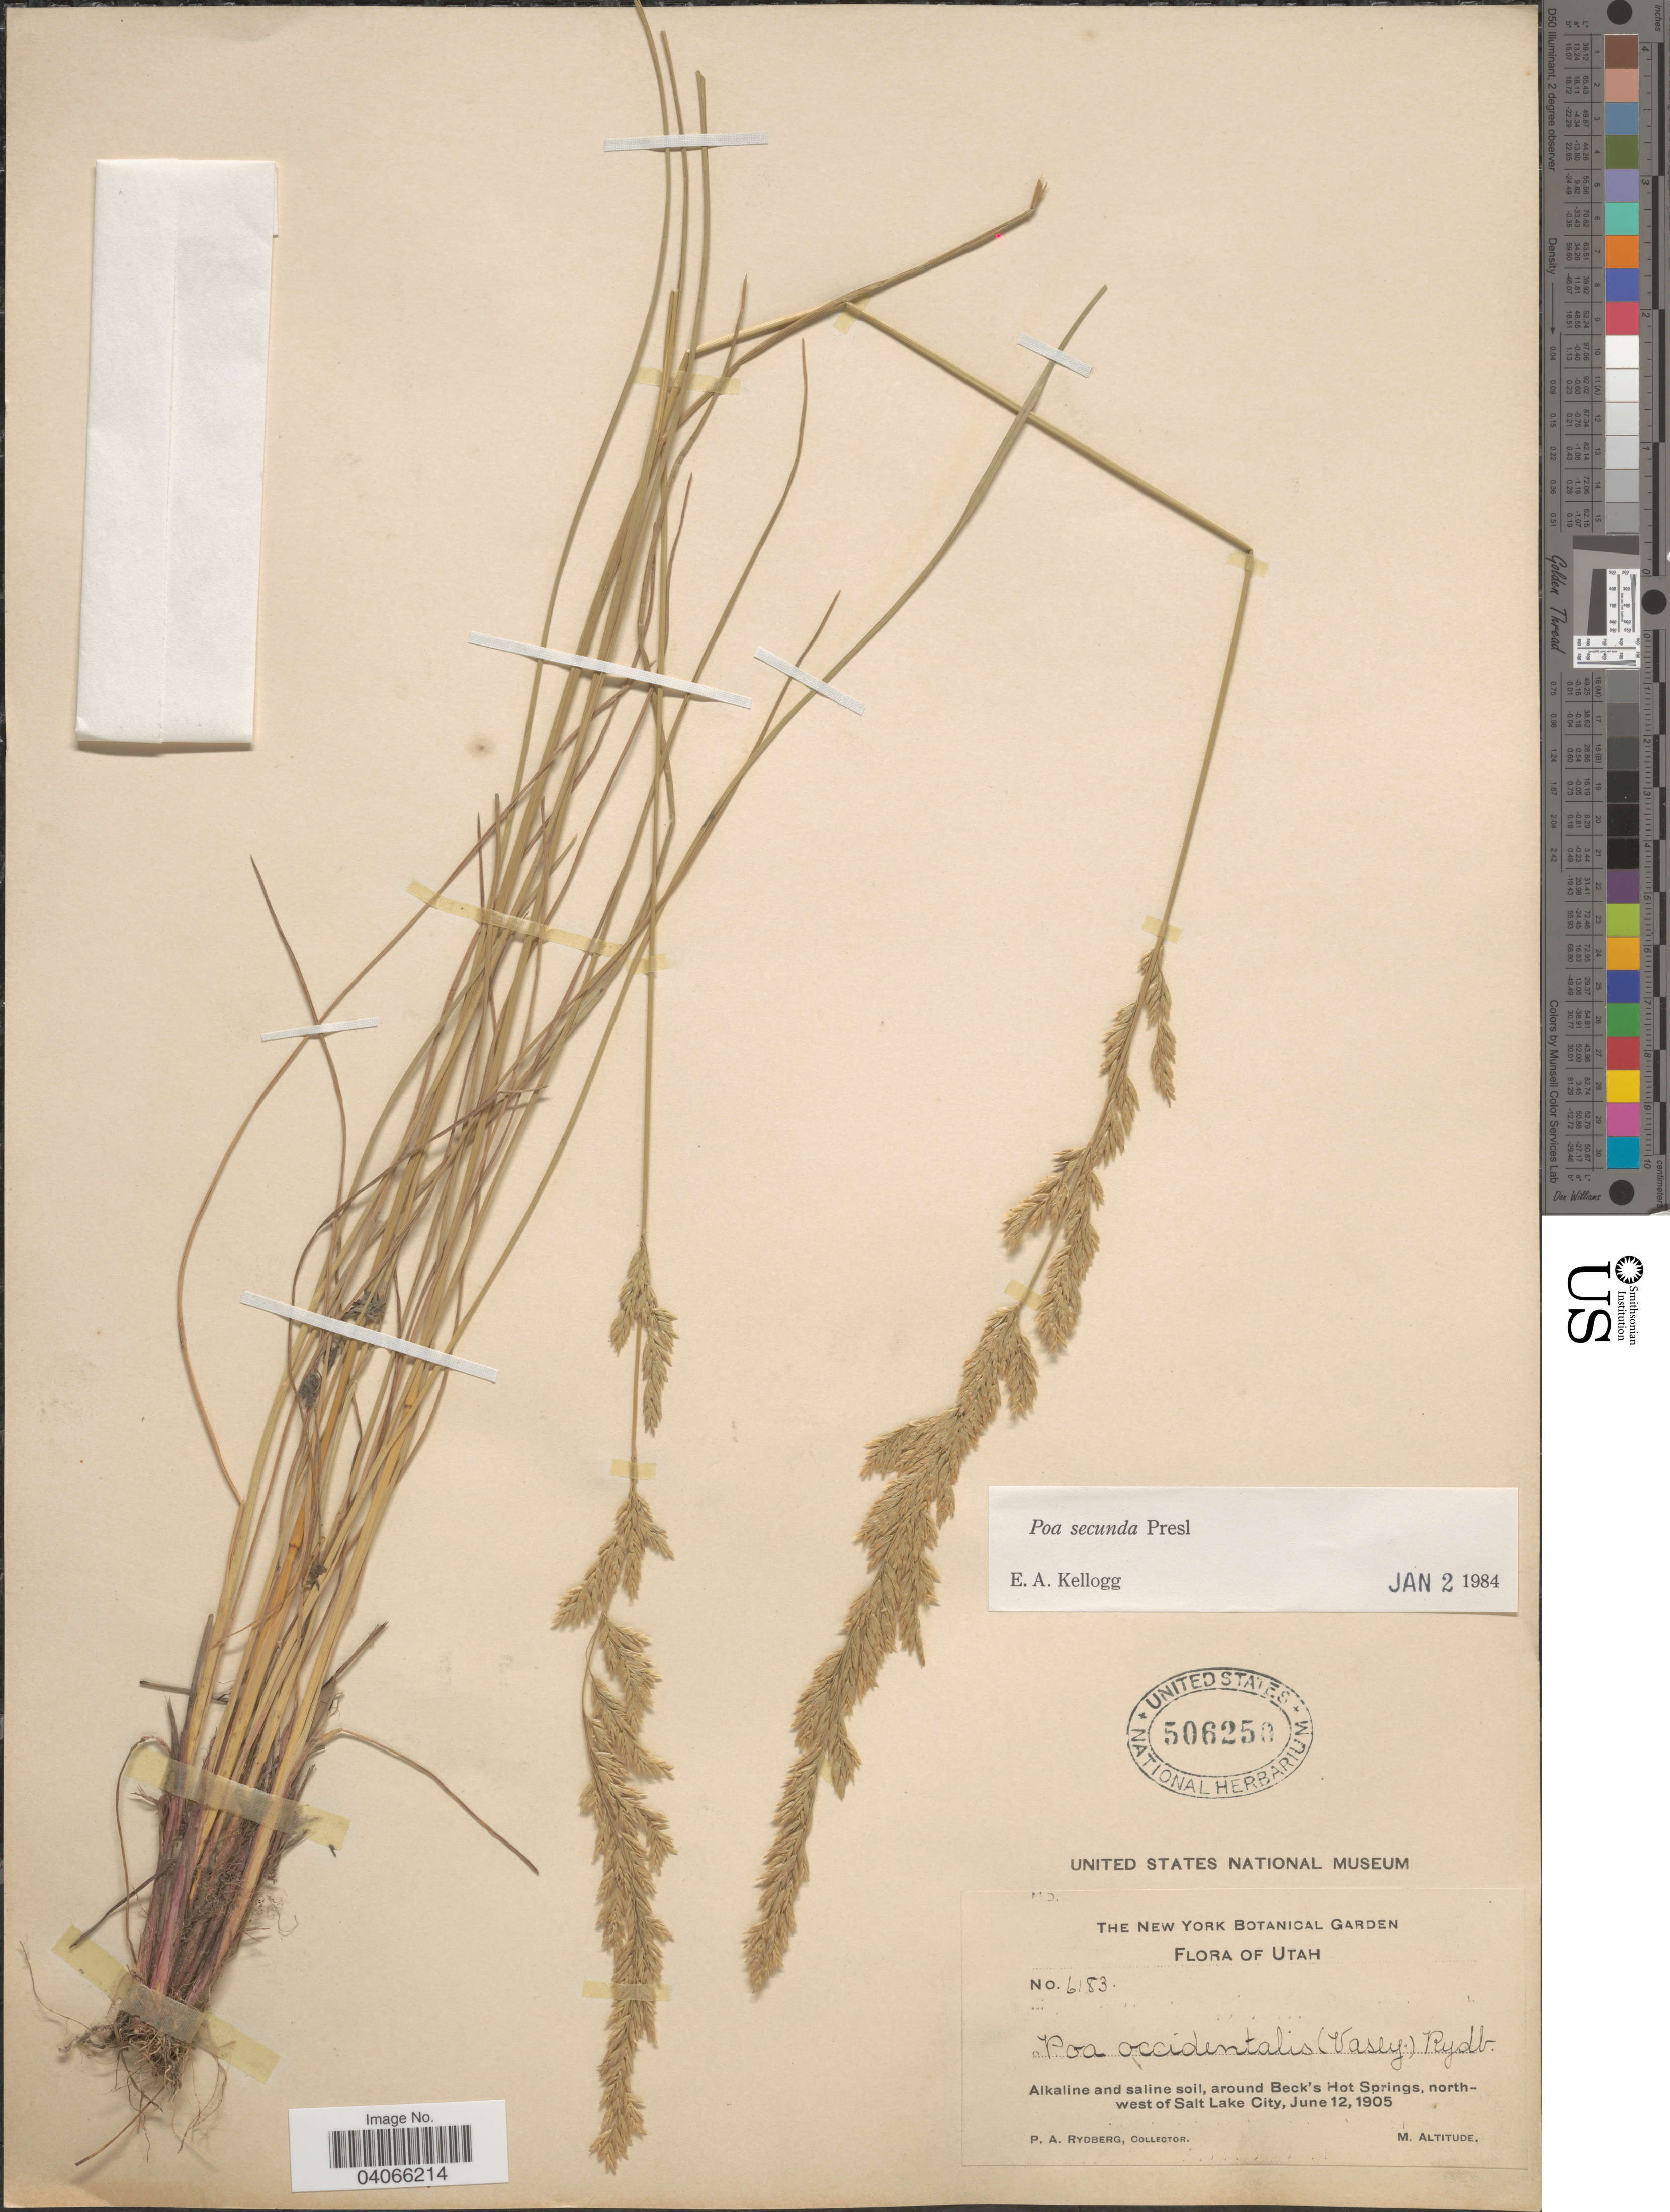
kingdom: Plantae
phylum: Tracheophyta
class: Liliopsida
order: Poales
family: Poaceae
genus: Poa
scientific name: Poa secunda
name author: J. Presl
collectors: P. A. Rydberg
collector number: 6183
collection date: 1905-06-12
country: United States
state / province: Utah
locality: Alkaline and saline soil, around Beck's Hot Springs, northwest of Salt Lake City.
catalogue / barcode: US 506250